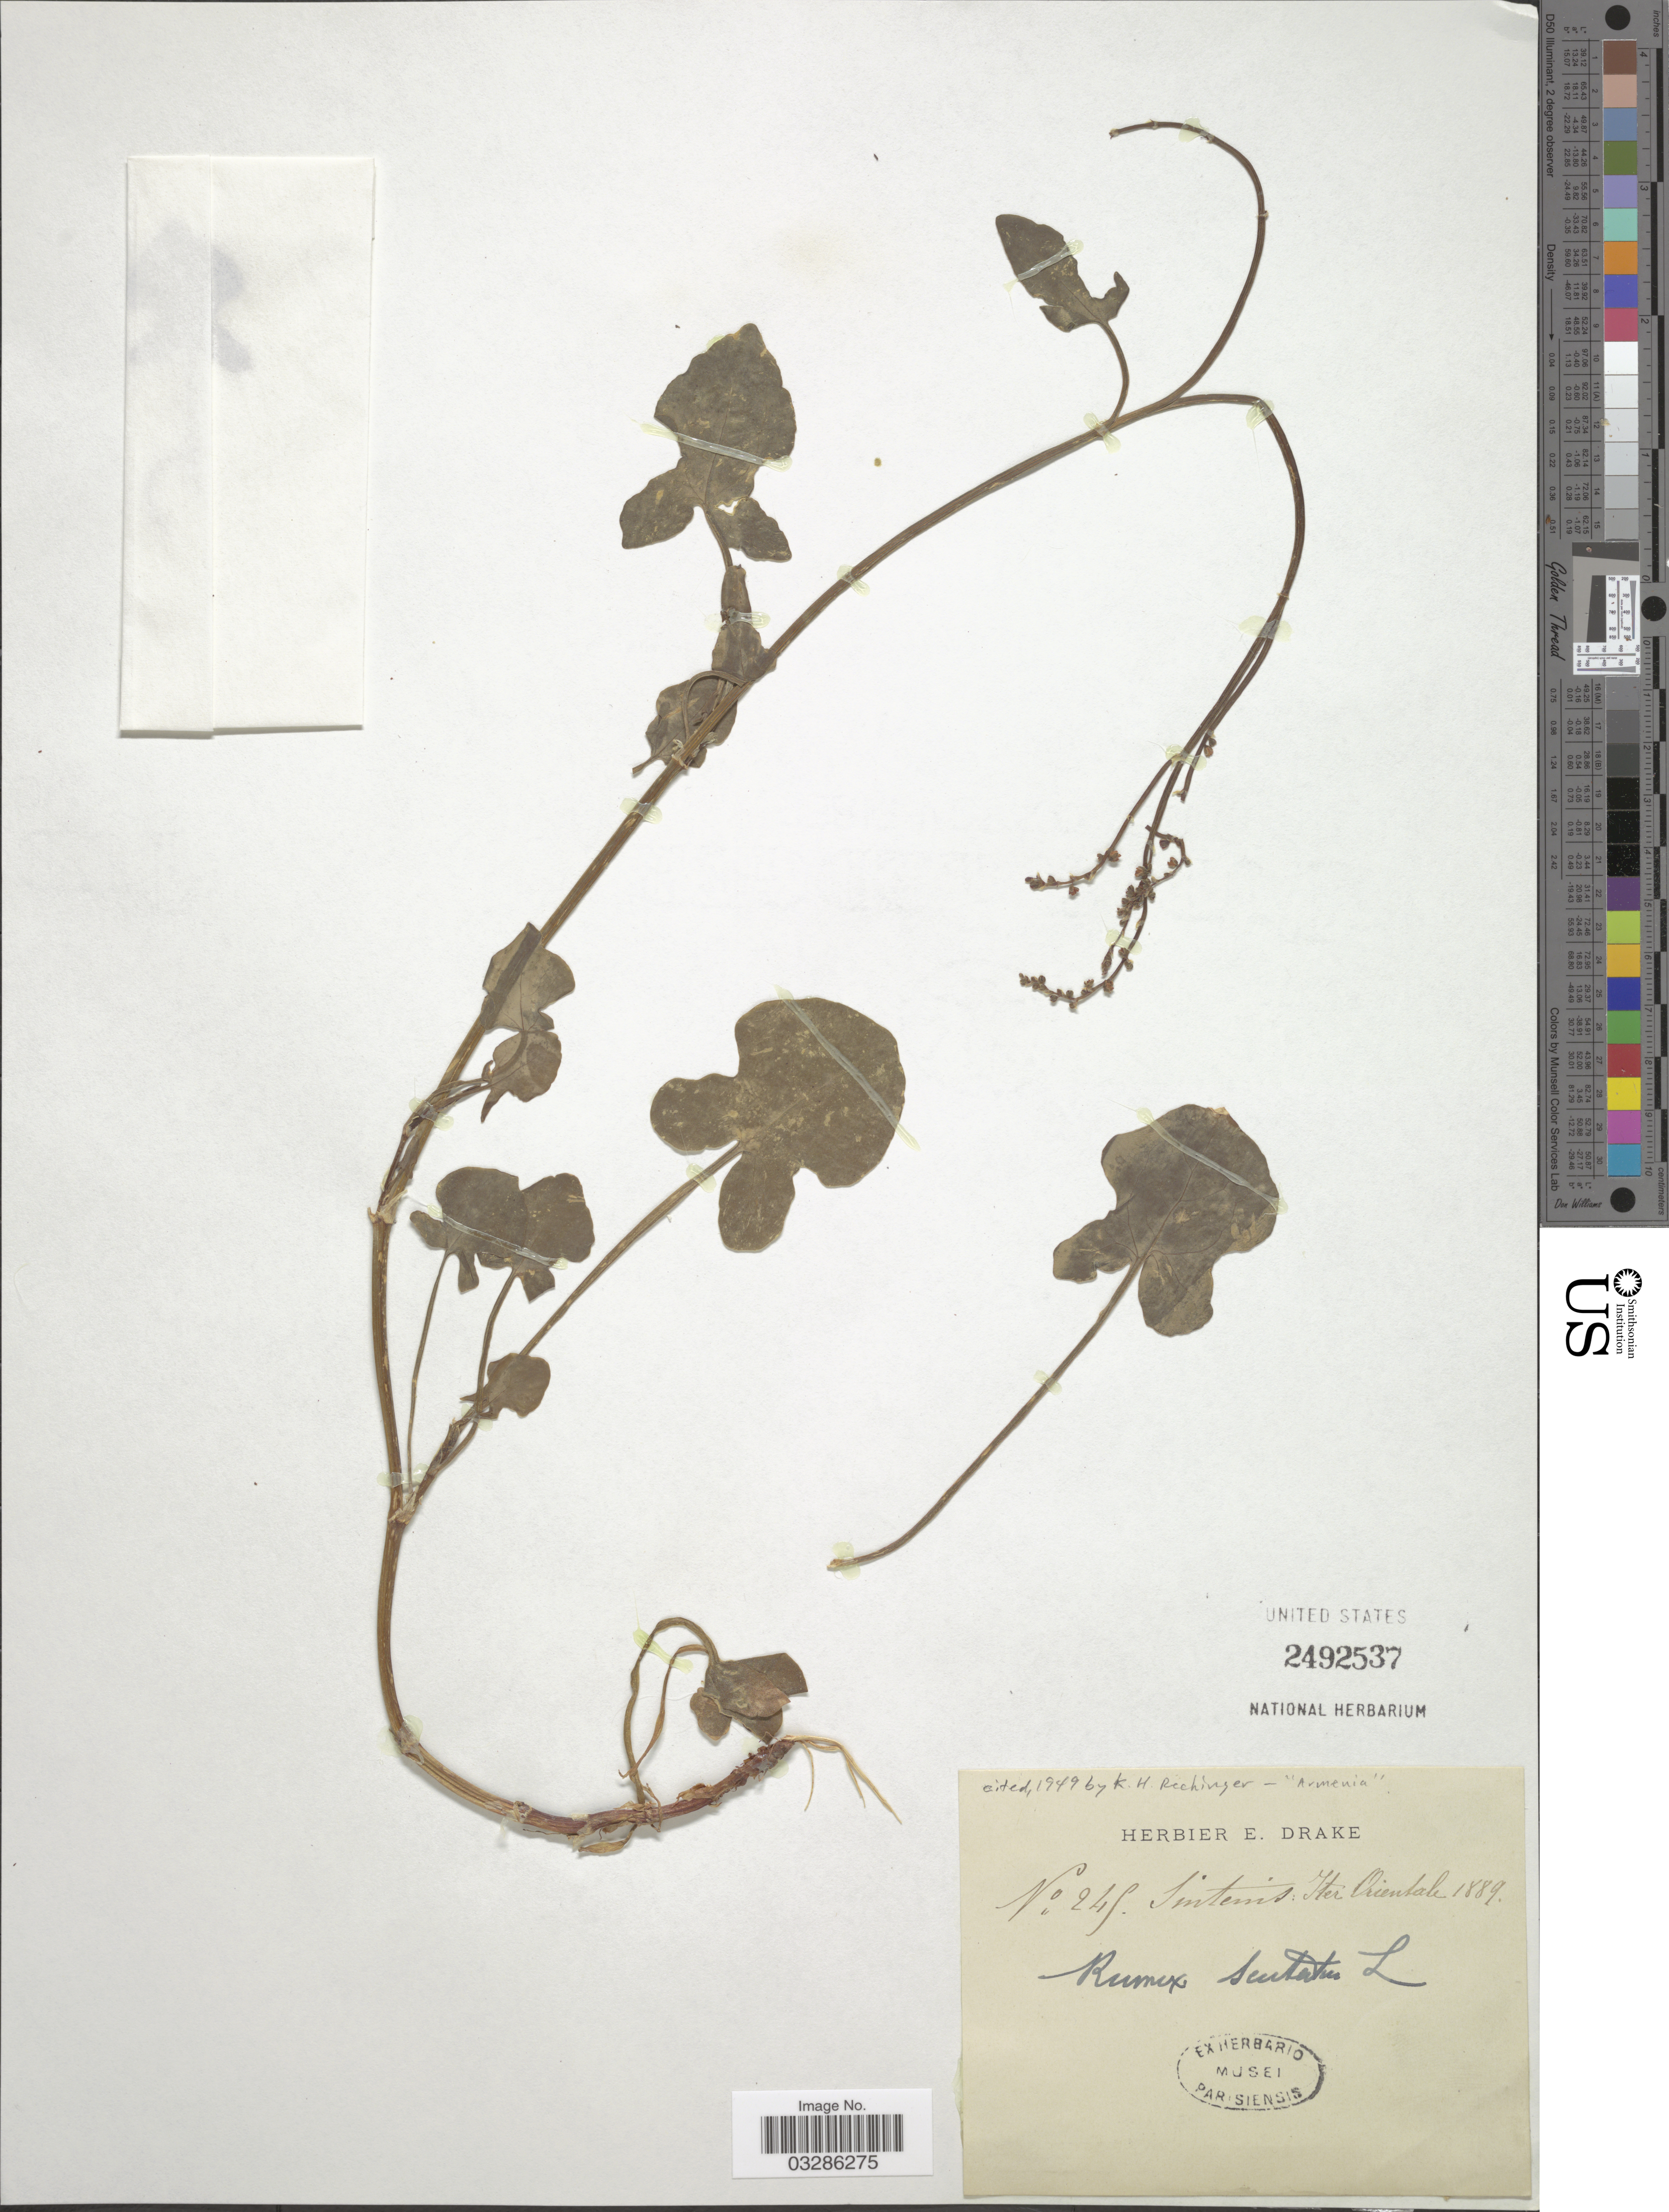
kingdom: Plantae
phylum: Tracheophyta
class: Magnoliopsida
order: Caryophyllales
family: Polygonaceae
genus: Rumex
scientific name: Rumex scutatus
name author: L.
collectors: -. Sintenis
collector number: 245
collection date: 1889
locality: Iter Orientale.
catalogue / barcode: US 2492537